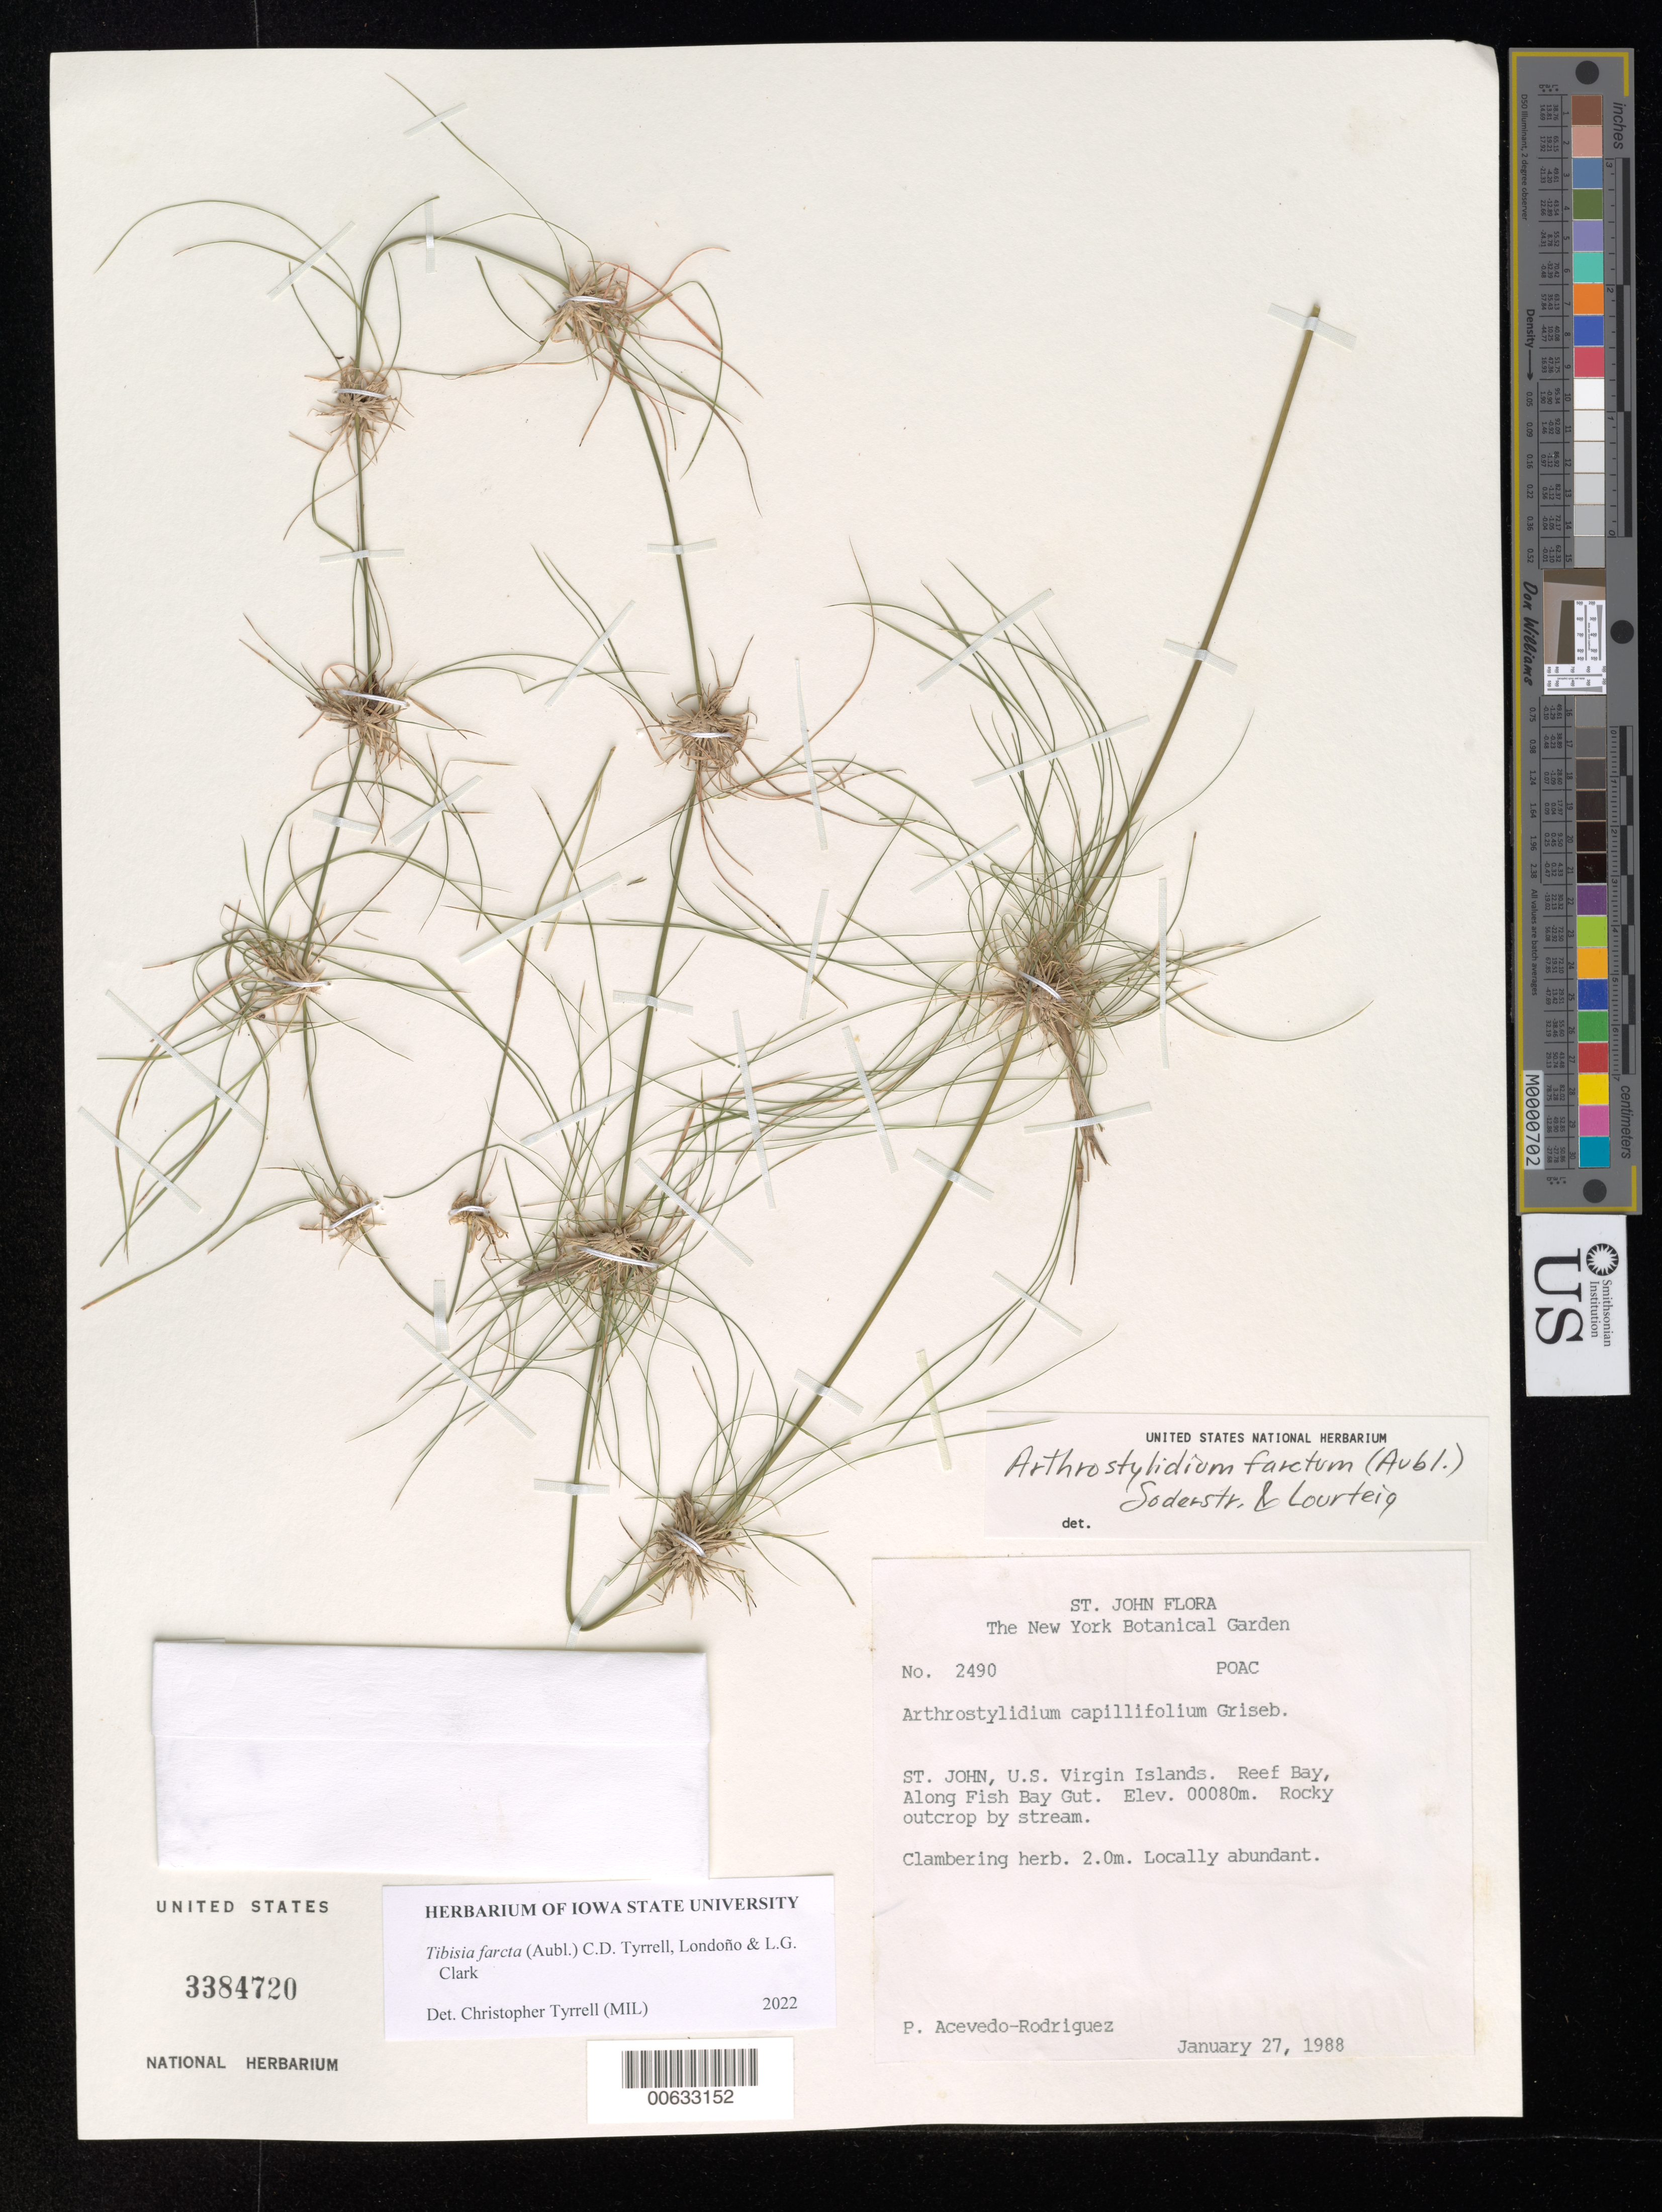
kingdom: Plantae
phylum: Tracheophyta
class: Liliopsida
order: Poales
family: Poaceae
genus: Tibisia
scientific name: Tibisia farcta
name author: (Aubl.) C.D. Tyrrell et al.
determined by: Londoño, X., (TULV), Jardin Botanico "Juan Maria Cespedes"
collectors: P. Acevedo-Rodr.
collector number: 2490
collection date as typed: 27 Jan 1988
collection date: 1988-01-27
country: U.S. Virgin Islands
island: St. John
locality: Reef Bay Quarter; along Fish Bay Gut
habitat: Rocky outcrop by stream.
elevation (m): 80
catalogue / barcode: US 3384720